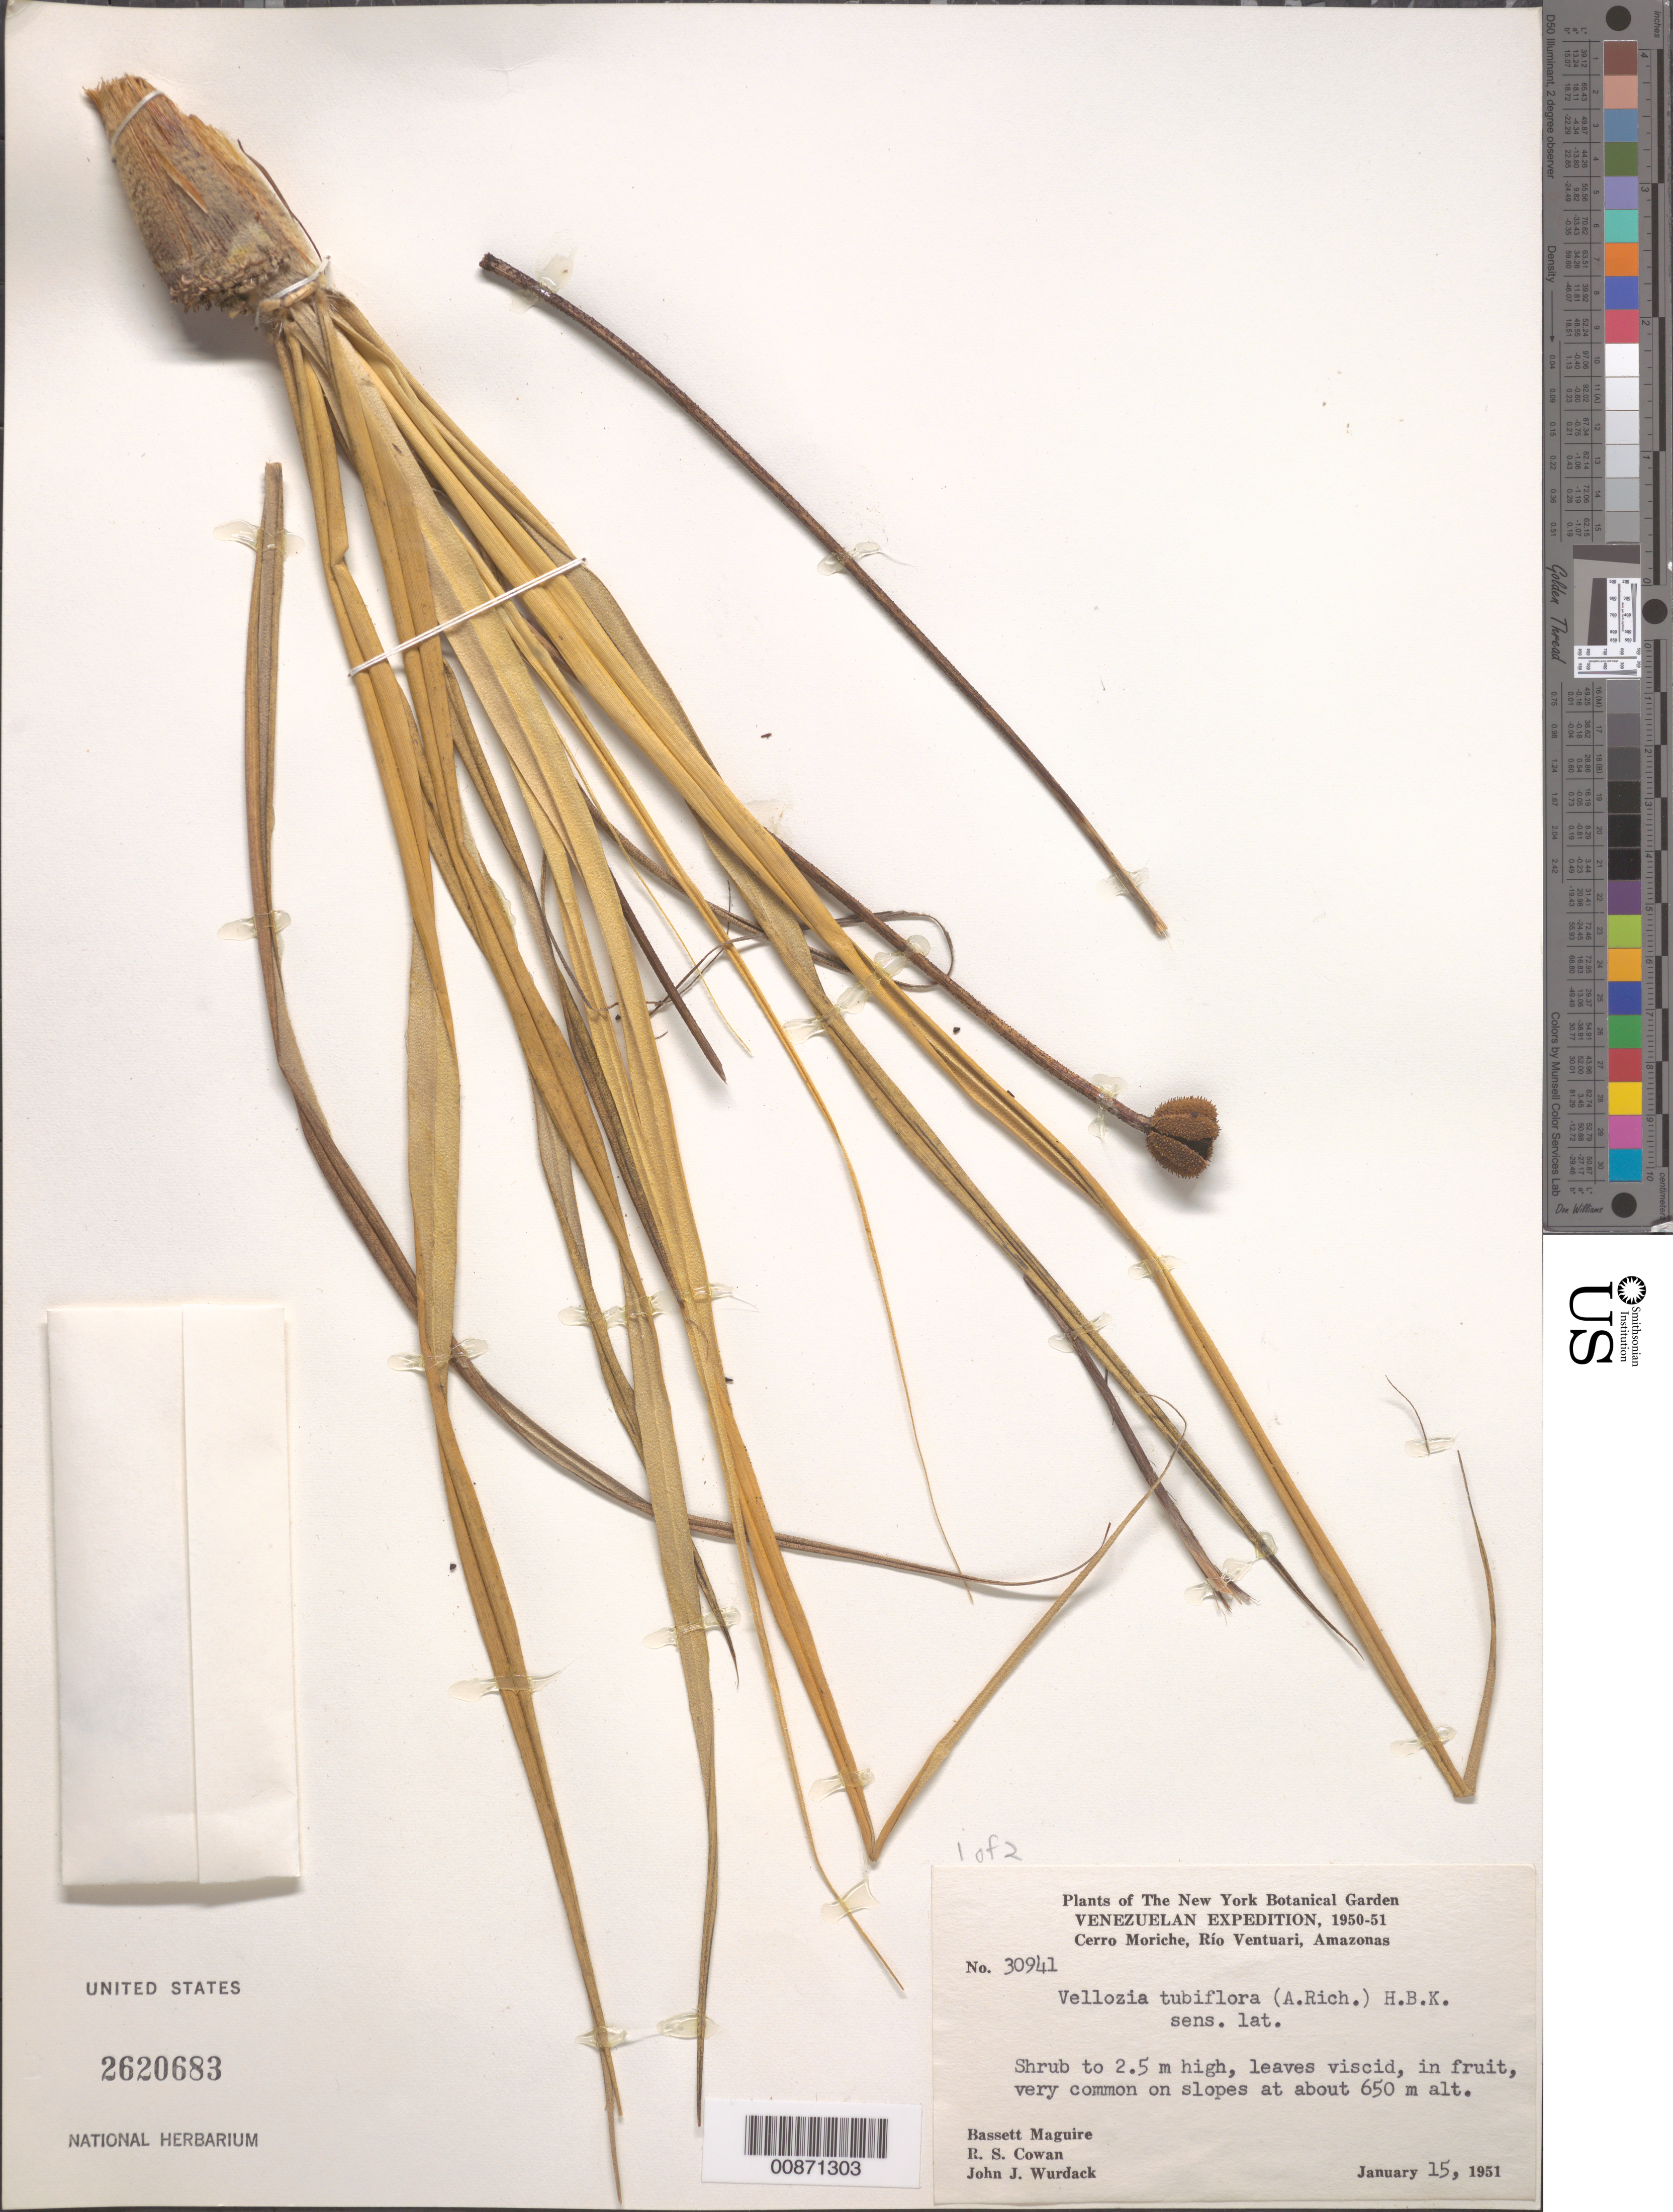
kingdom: Plantae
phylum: Tracheophyta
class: Liliopsida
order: Pandanales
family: Velloziaceae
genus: Vellozia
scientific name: Vellozia tubiflora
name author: (A. Rich.) Kunth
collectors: B. Maguire, R. S. Cowan & J. J. Wurdack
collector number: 30941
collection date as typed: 15-Jan-51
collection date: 1951-01-15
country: Venezuela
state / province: Amazonas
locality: Cerro Moriche, Río Ventuari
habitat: Slopes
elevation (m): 650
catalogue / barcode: US 2620683